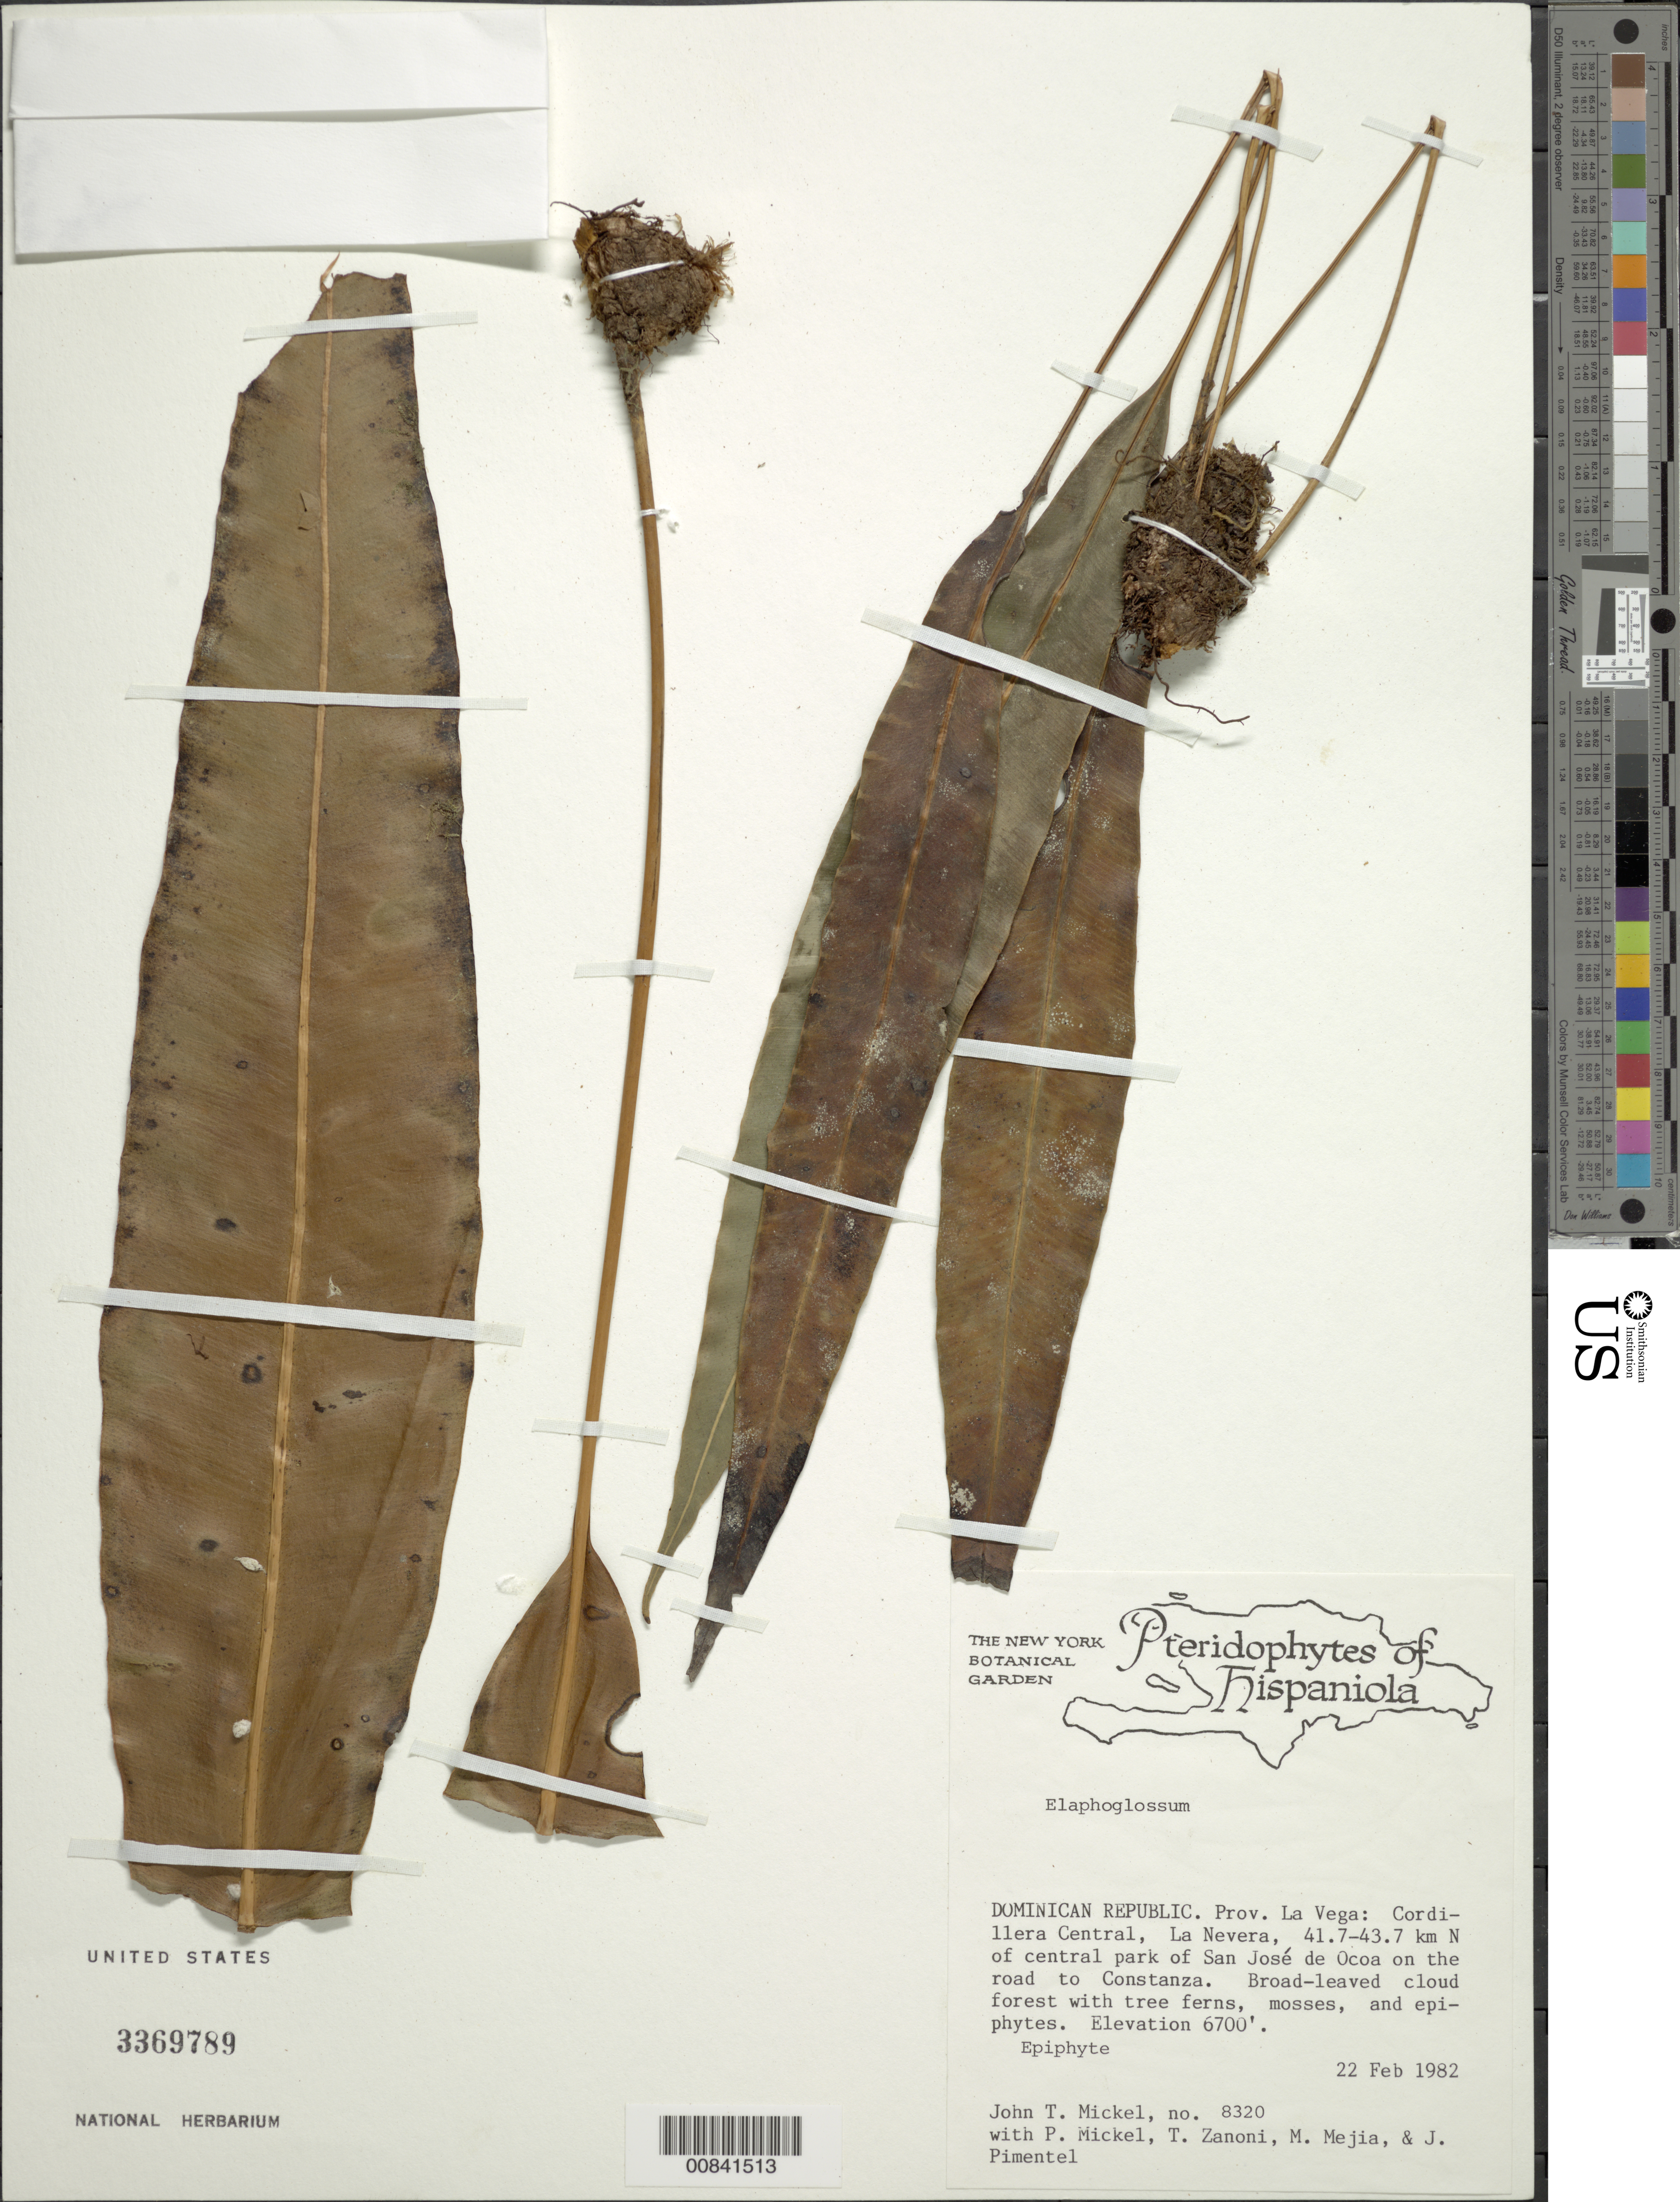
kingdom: Plantae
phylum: Tracheophyta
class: Polypodiopsida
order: Polypodiales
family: Dryopteridaceae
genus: Elaphoglossum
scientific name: Elaphoglossum latifolium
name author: (Sw.) J. Sm.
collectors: J. T. Mickel, P. Mickel, T. A. Zanoni, M. Mejia & J. Pimentel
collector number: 8320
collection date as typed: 22 Feb 1982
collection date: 1982-02-22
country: Dominican Republic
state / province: La Vega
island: Hispaniola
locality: Cordillera Central, La Nevera, 41.7-43.7 km N of central park of San José de Ocoa, on road to Constanza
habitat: Broad-leaved cloud forest with tree ferns, mosses and epiphytes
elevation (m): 2042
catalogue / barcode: US 3369789